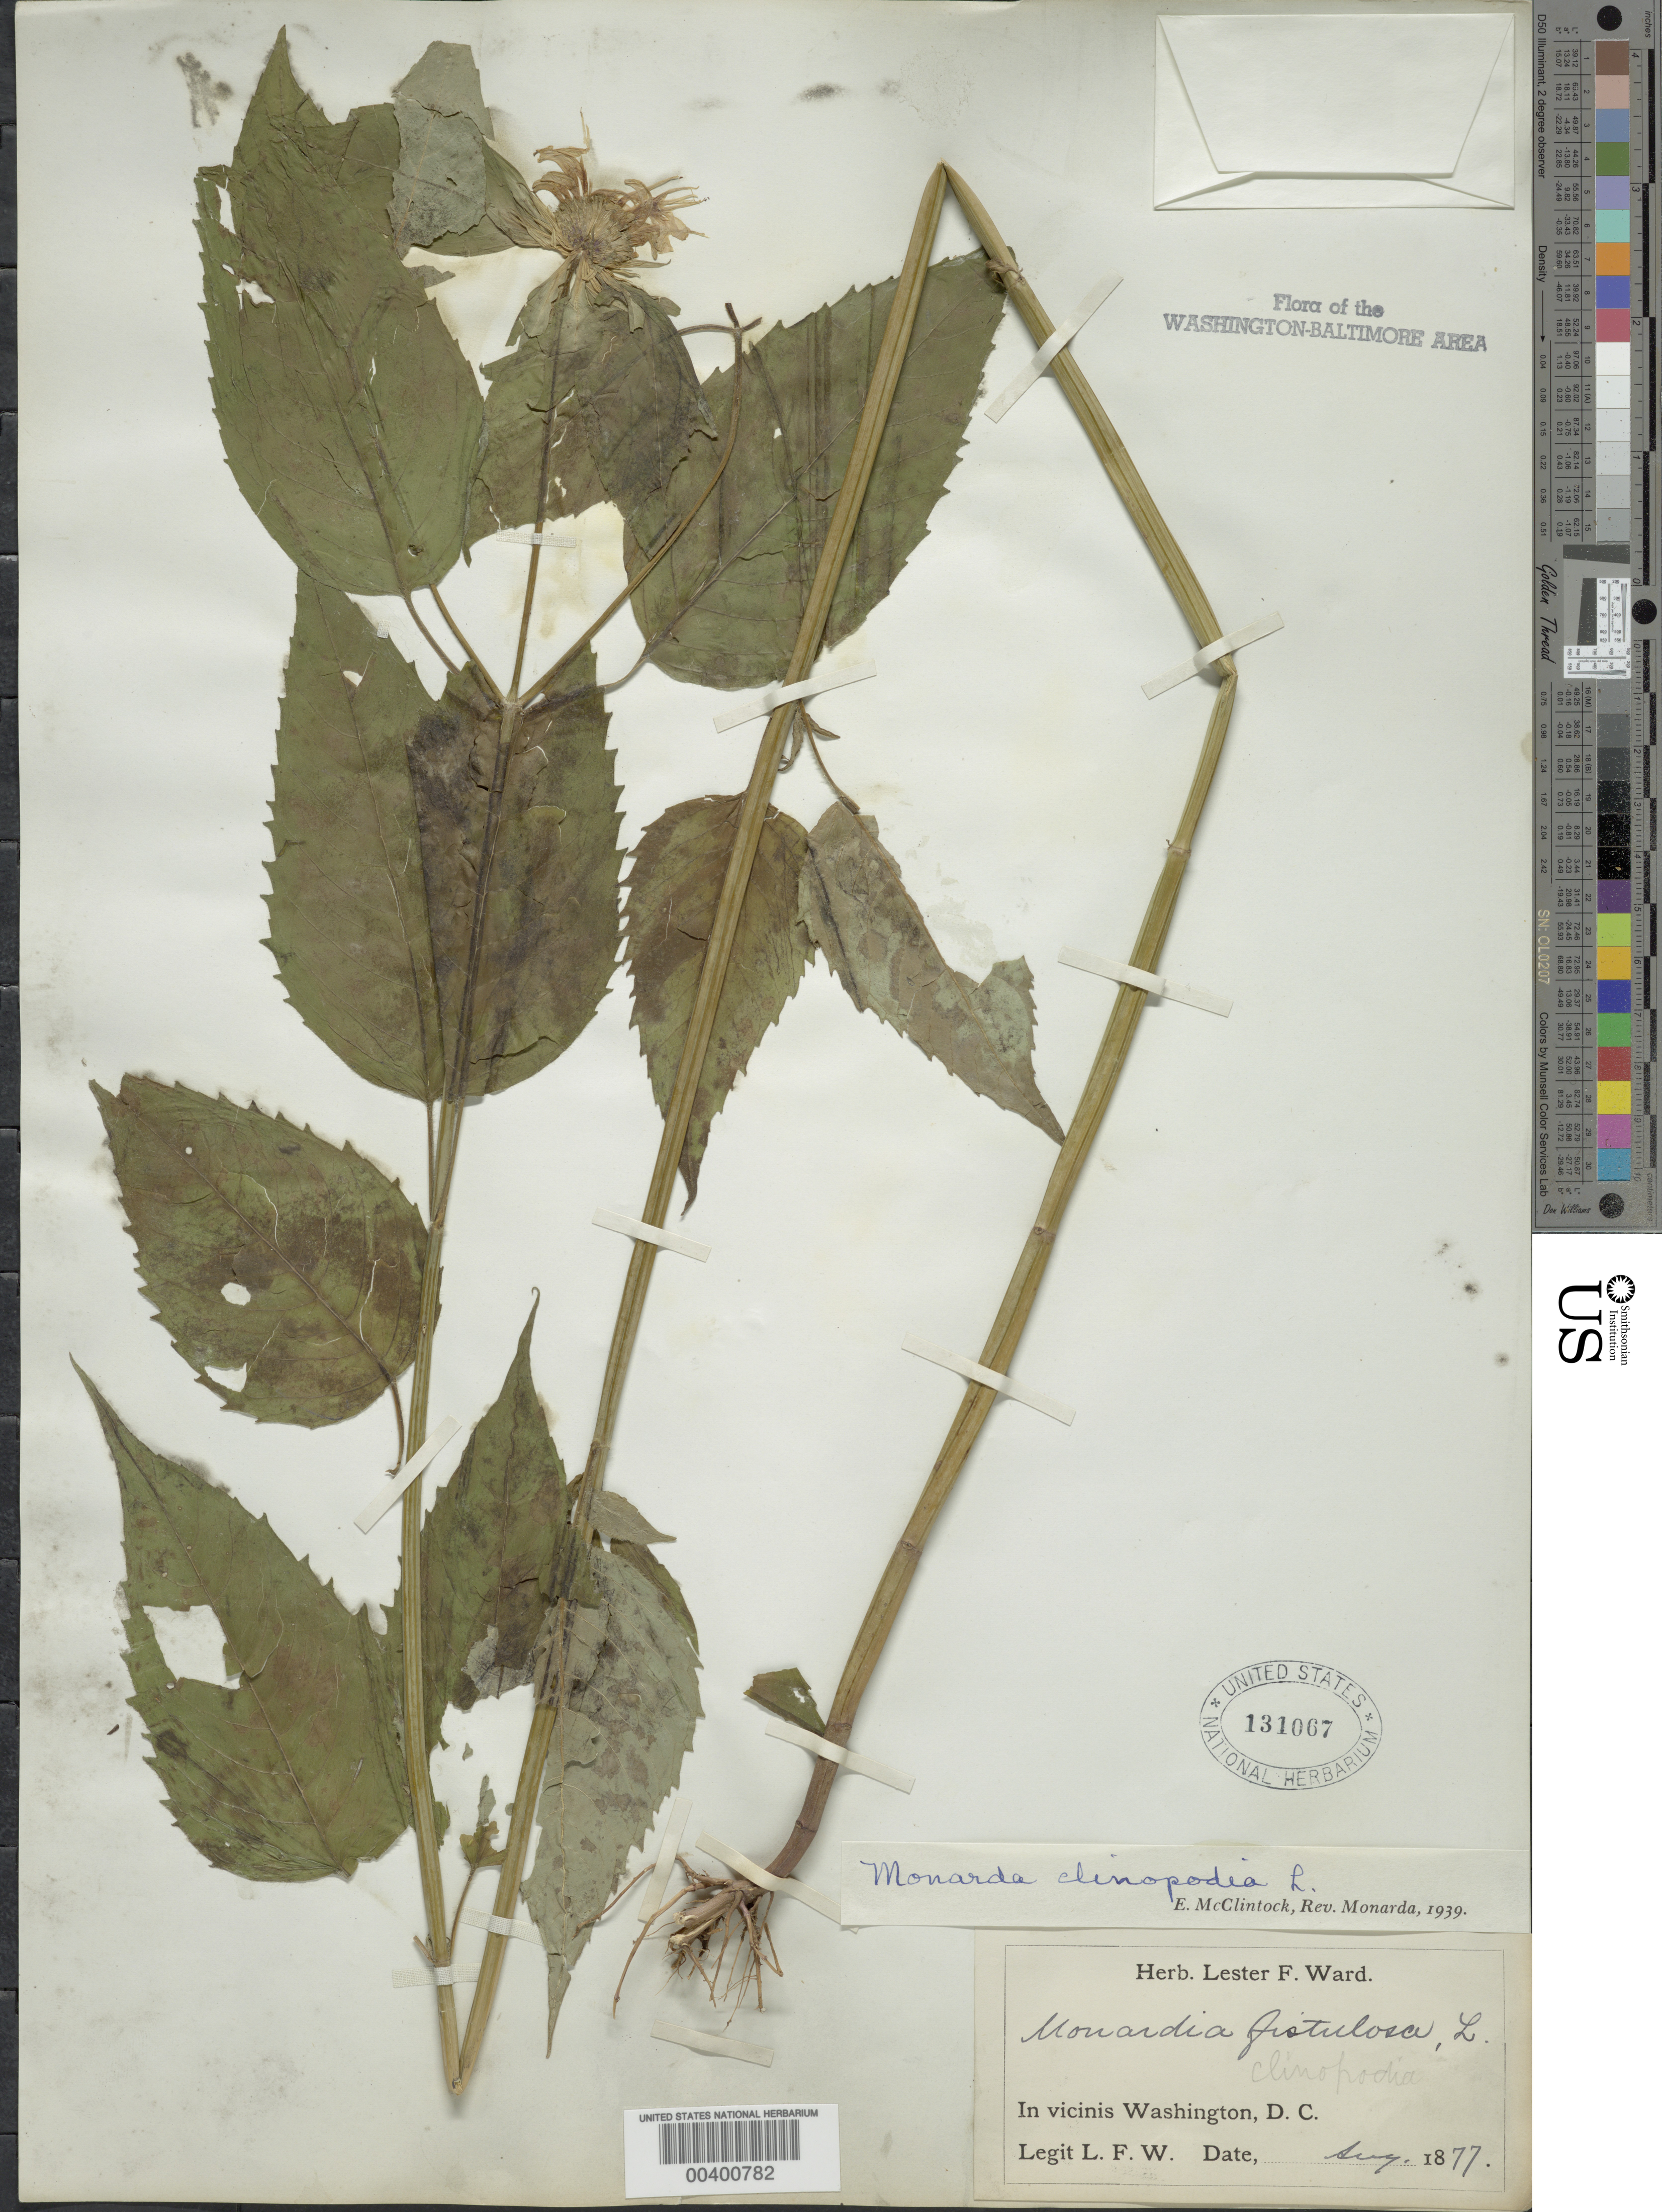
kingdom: Plantae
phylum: Tracheophyta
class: Magnoliopsida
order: Lamiales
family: Lamiaceae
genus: Monarda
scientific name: Monarda clinopodia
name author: L.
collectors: L. F. Ward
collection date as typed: Aug 1877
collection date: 1877-08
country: United States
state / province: District of Columbia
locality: Washington DC area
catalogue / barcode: US 131067